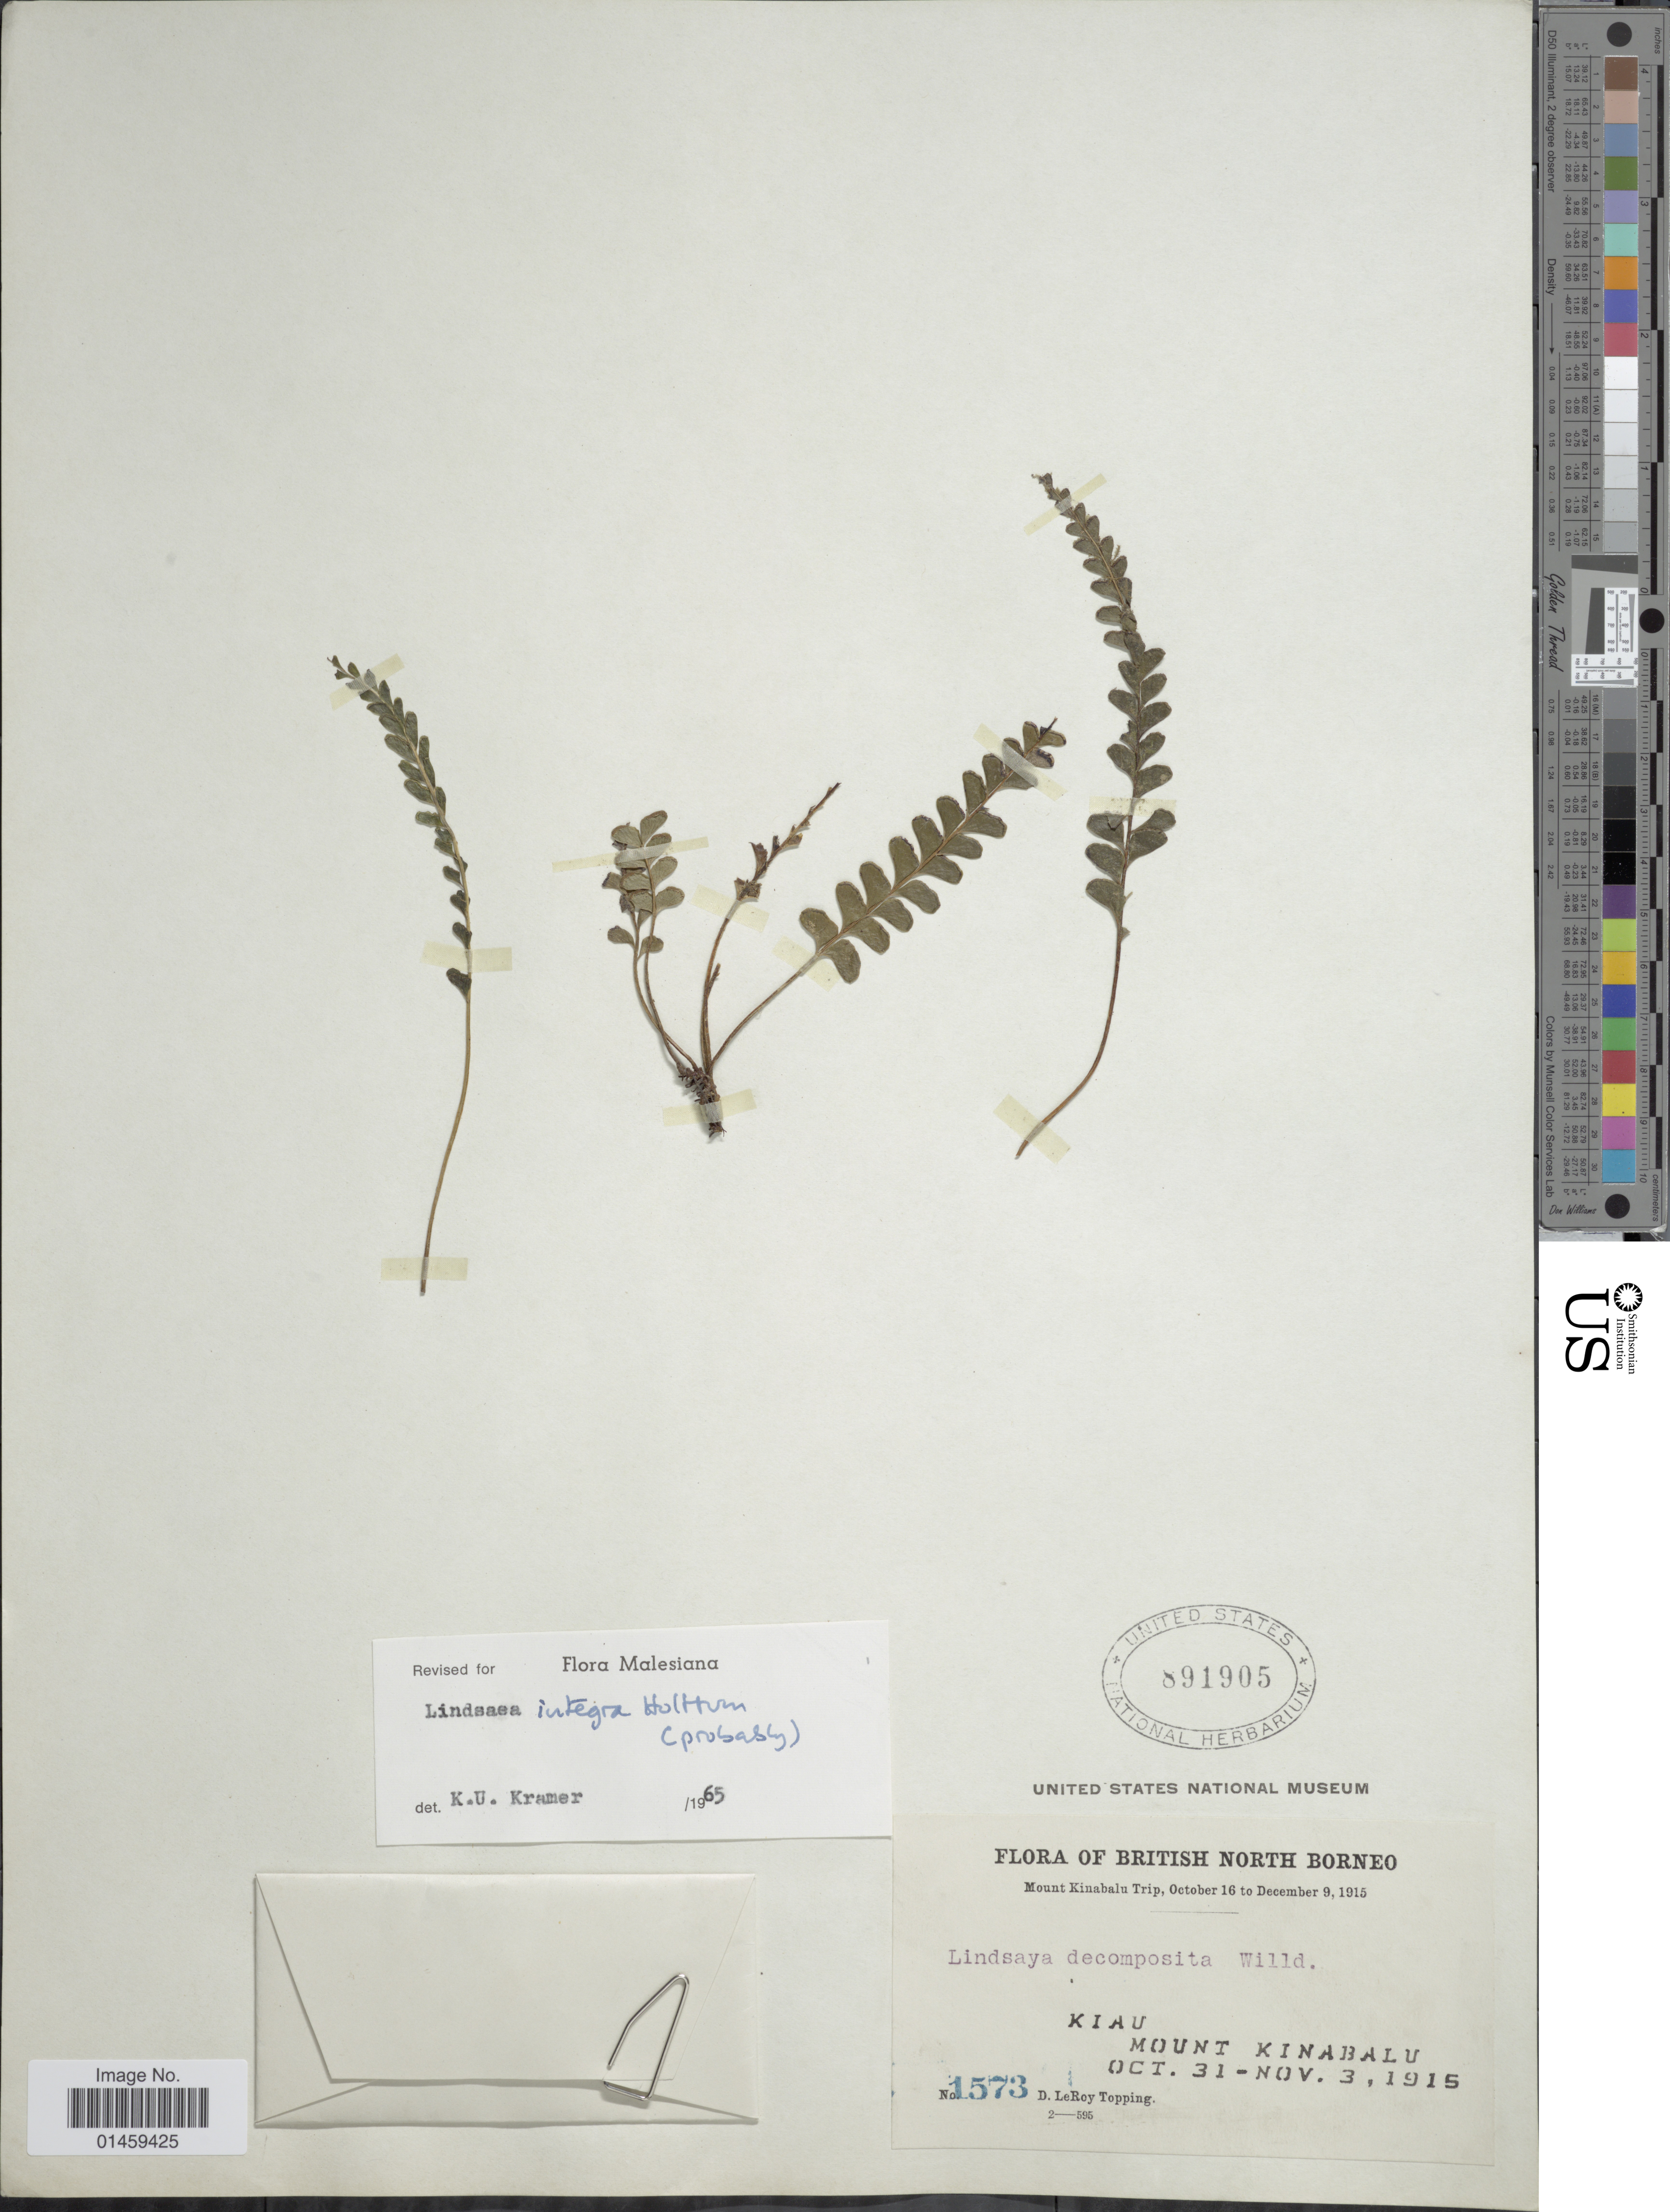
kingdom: Plantae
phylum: Tracheophyta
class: Polypodiopsida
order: Polypodiales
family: Lindsaeaceae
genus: Lindsaea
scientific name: Lindsaea integra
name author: Holttum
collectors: D. L. Topping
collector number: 1573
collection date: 1915-10-31/1915-11-03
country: Malaysia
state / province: Sabah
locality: British North Borneo. Kiau. Mount Kinabalu.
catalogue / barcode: US 891905